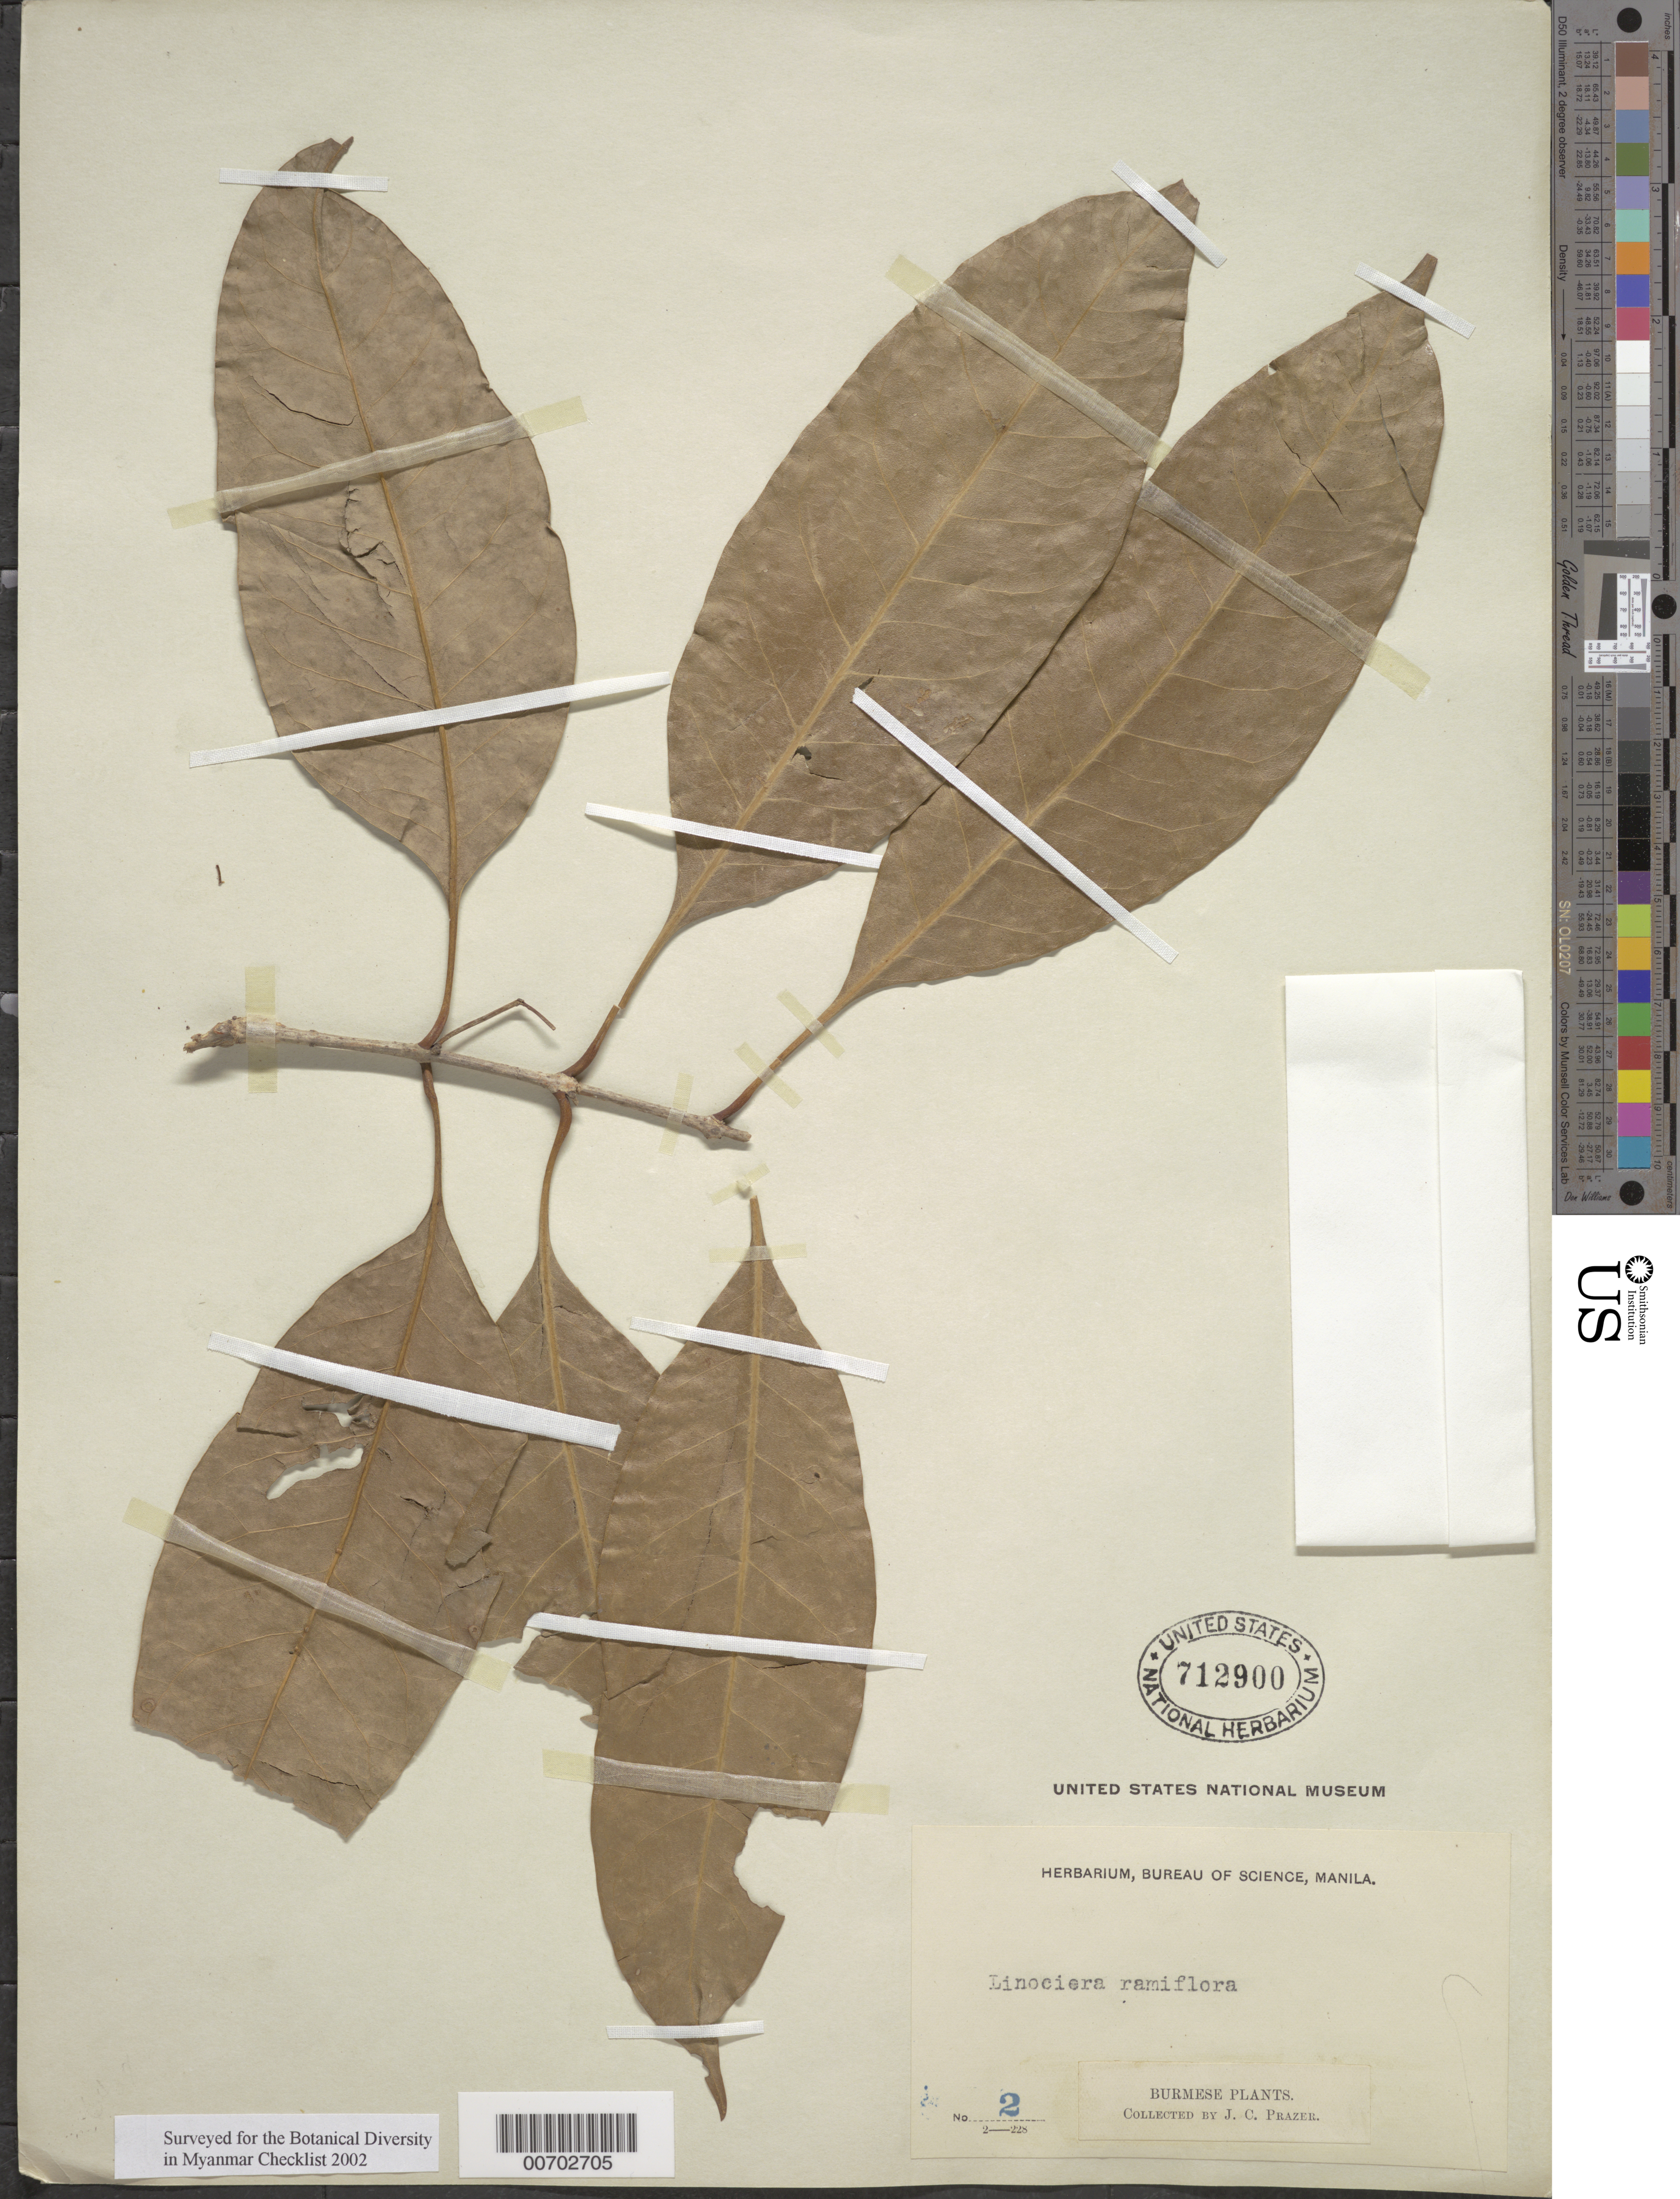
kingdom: Plantae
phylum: Tracheophyta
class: Magnoliopsida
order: Lamiales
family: Oleaceae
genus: Linociera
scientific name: Linociera ramiflora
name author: (Roxb.) Wall.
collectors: J. Prazer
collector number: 2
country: Myanmar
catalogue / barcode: US 712900